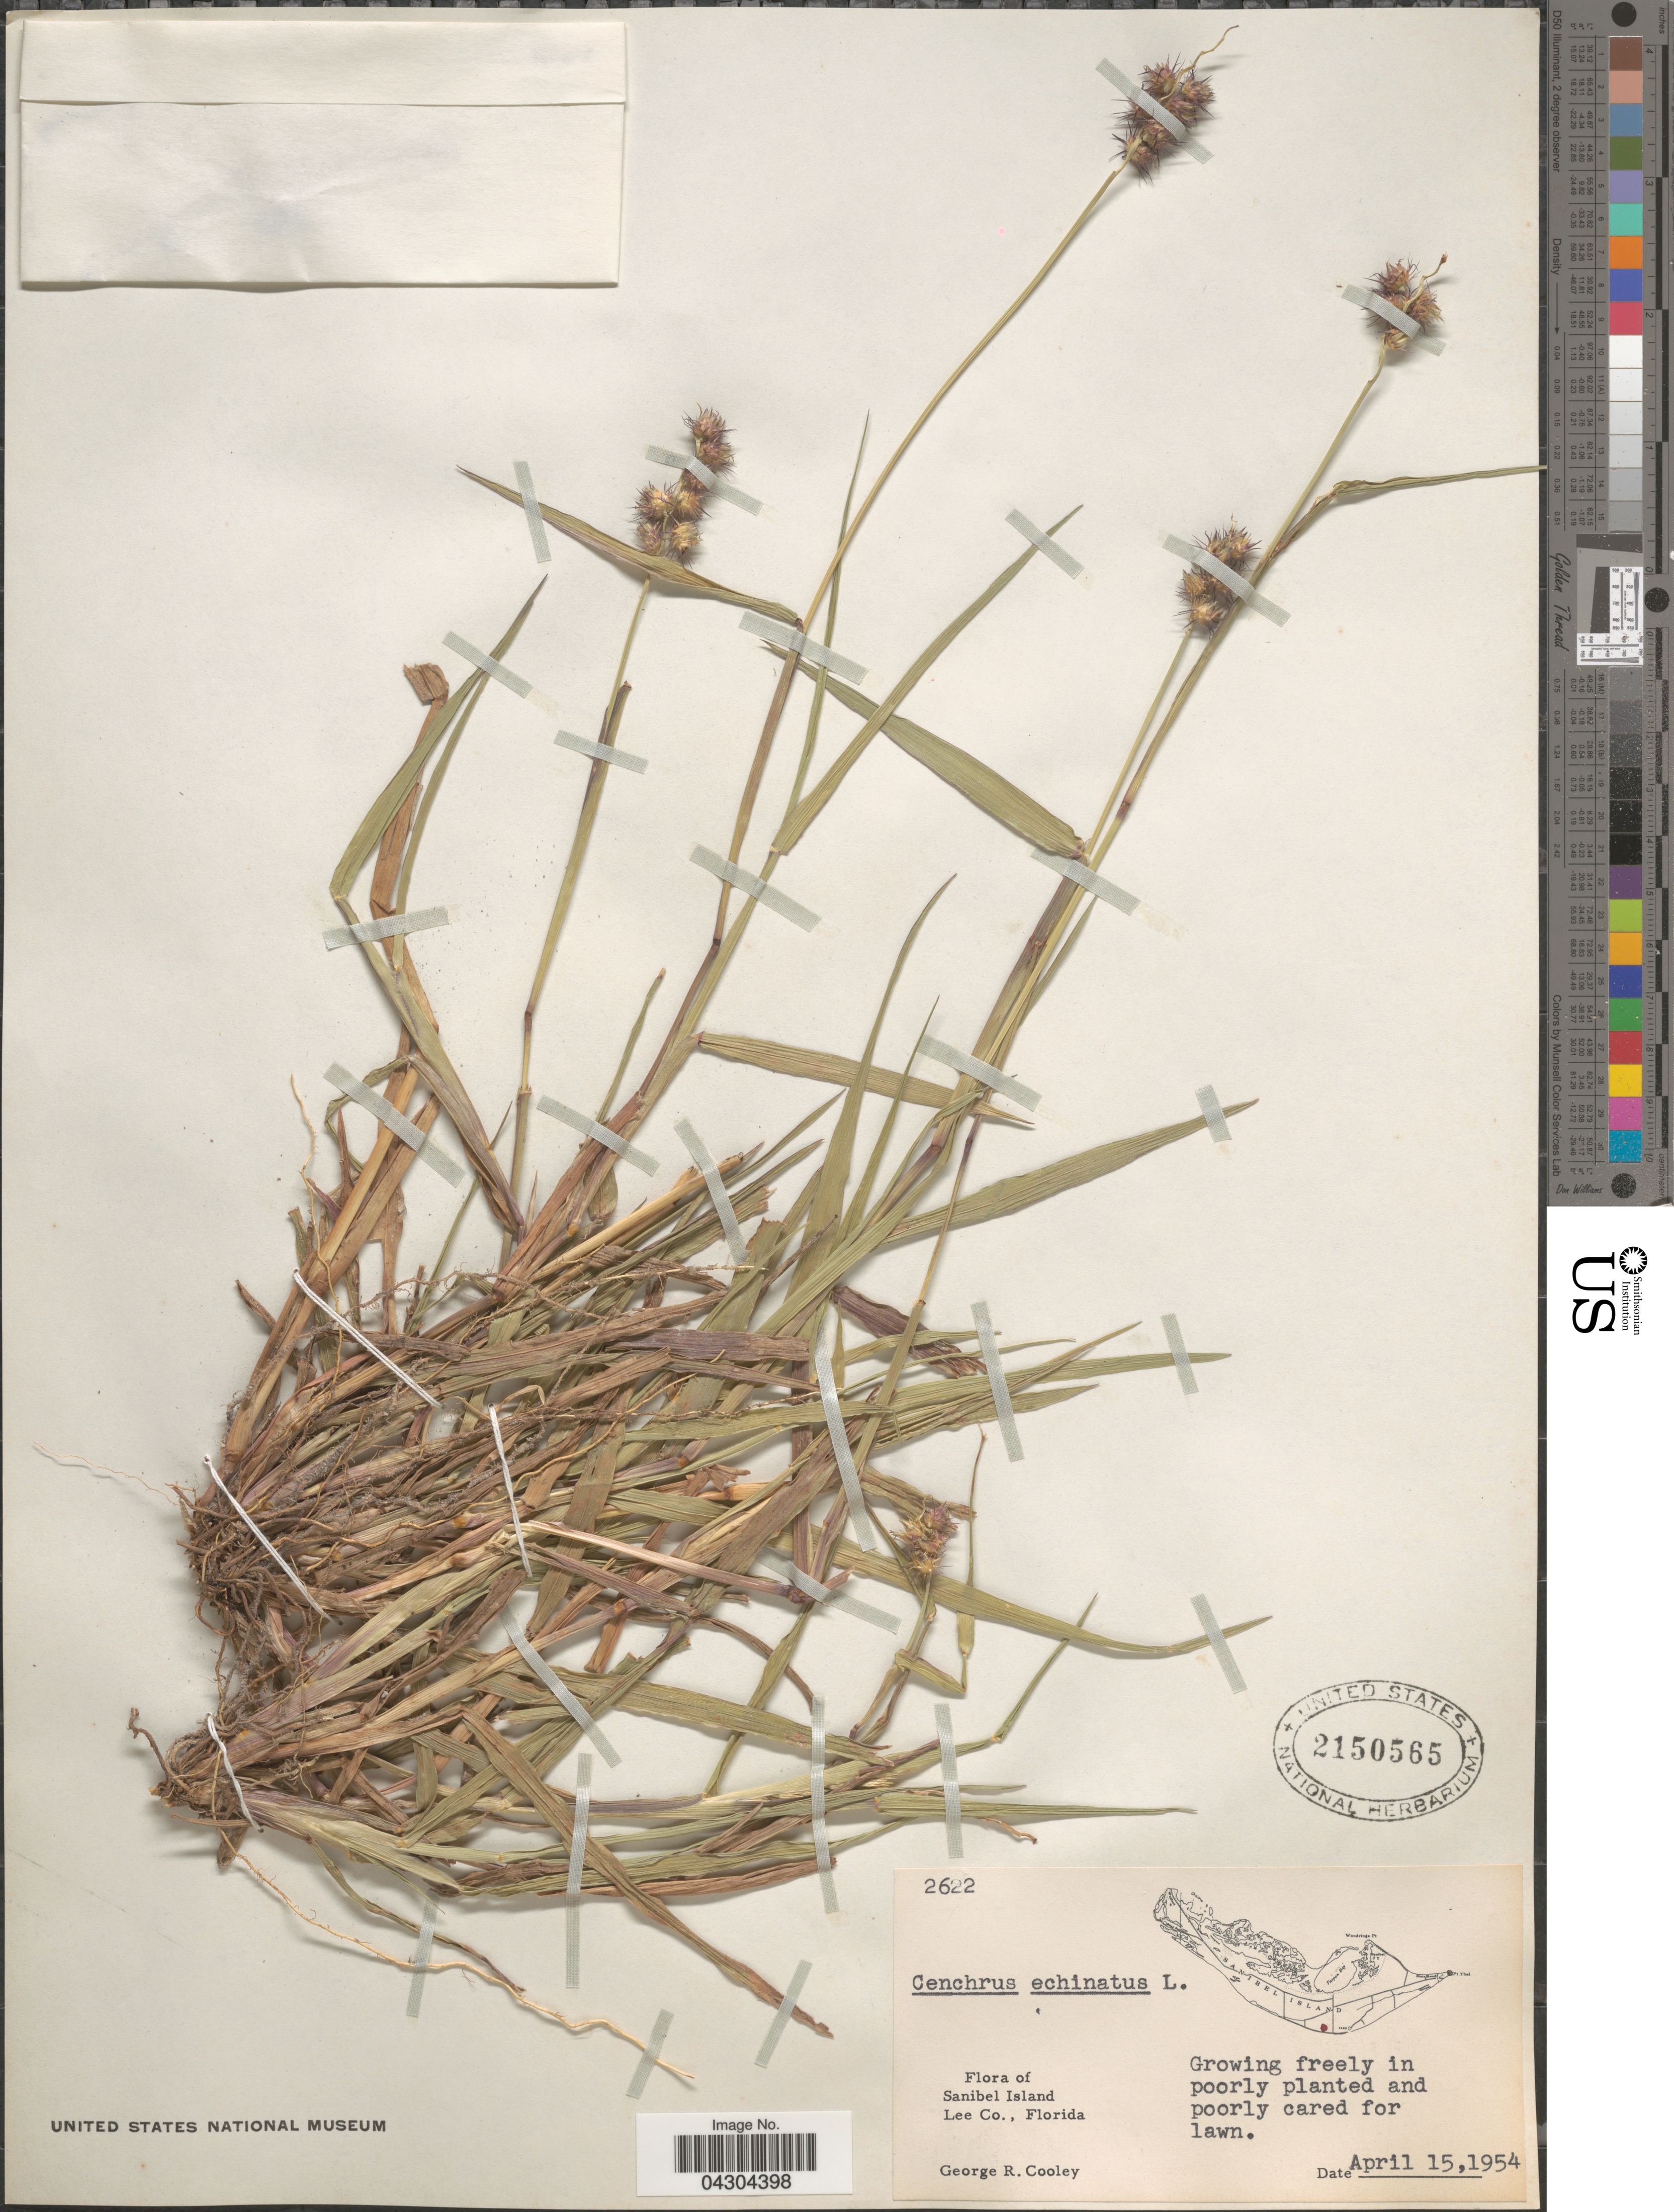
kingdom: Plantae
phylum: Tracheophyta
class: Liliopsida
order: Poales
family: Poaceae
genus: Cenchrus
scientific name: Cenchrus echinatus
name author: L.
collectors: G. R. Cooley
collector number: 2622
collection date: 1954-04-15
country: United States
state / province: Florida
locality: Sanibel Island, Lee Co.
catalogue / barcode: US 2150565